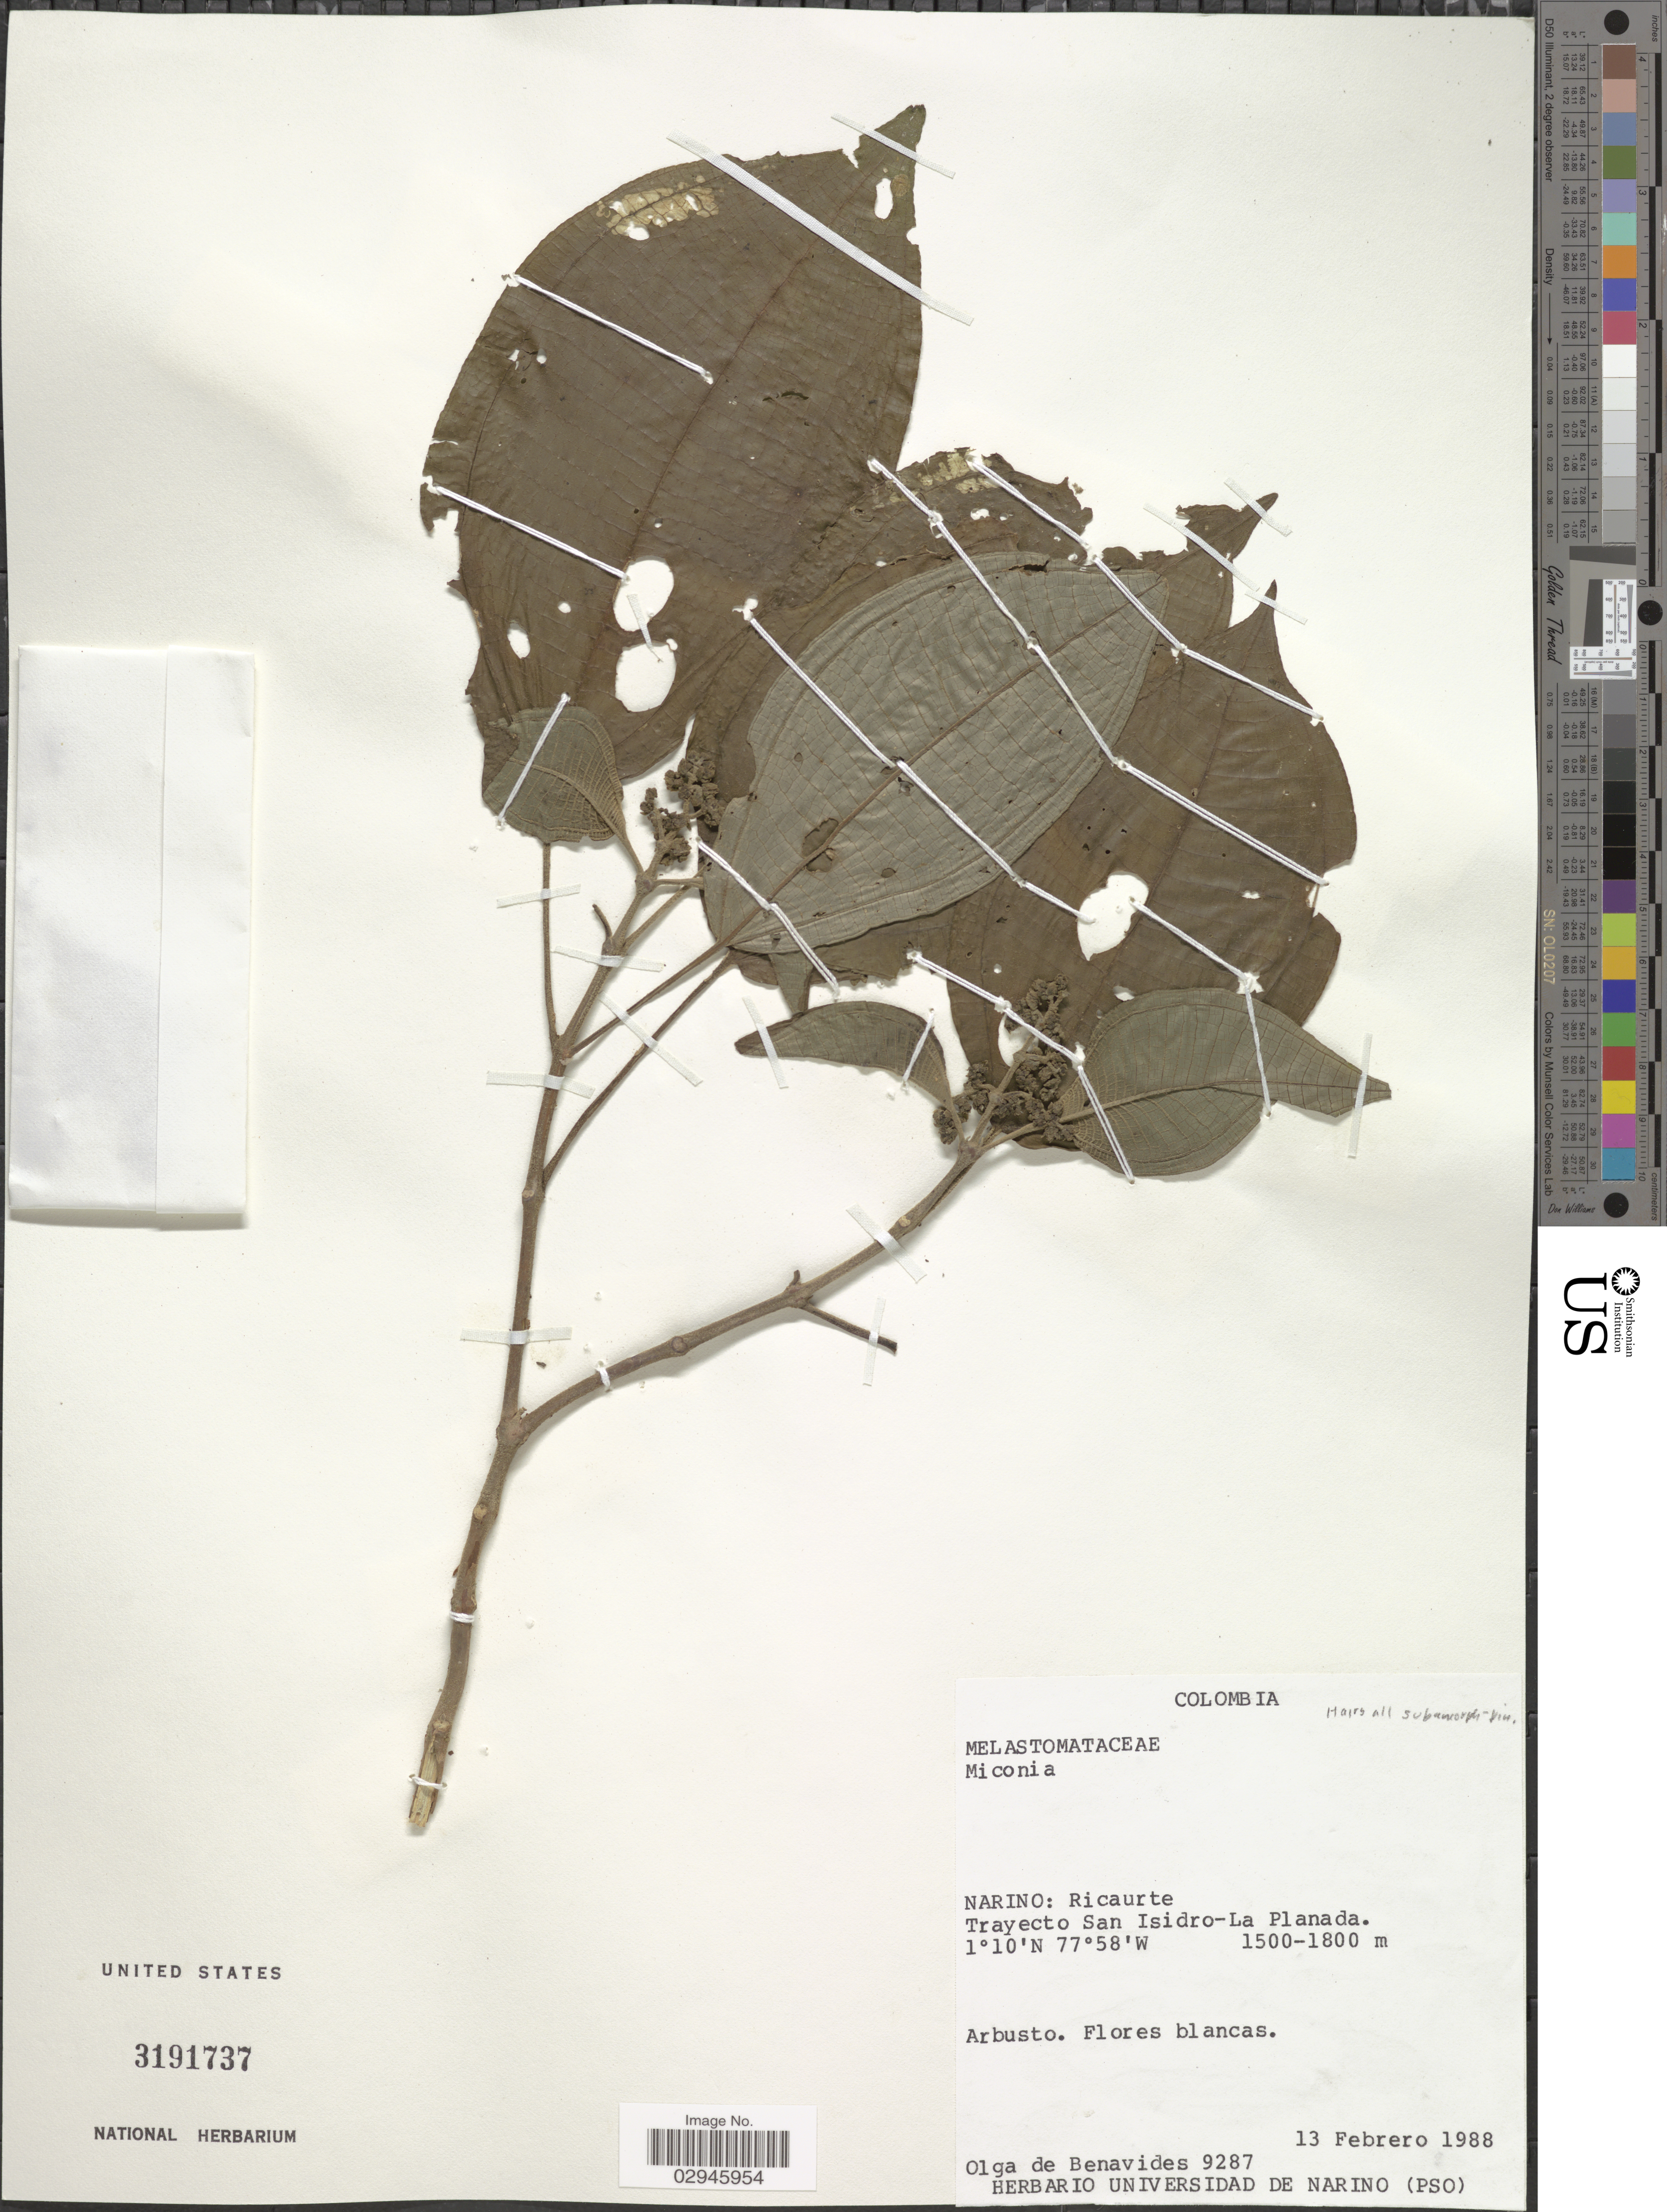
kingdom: Plantae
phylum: Tracheophyta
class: Magnoliopsida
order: Myrtales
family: Melastomataceae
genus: Miconia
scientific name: Miconia sp.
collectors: Olga S. de Benavides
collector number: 9287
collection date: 1988-02-13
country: Colombia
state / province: Nariño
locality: Ricaurte. Trayecto San Isidro-La Planada.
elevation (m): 1500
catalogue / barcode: US 3191737